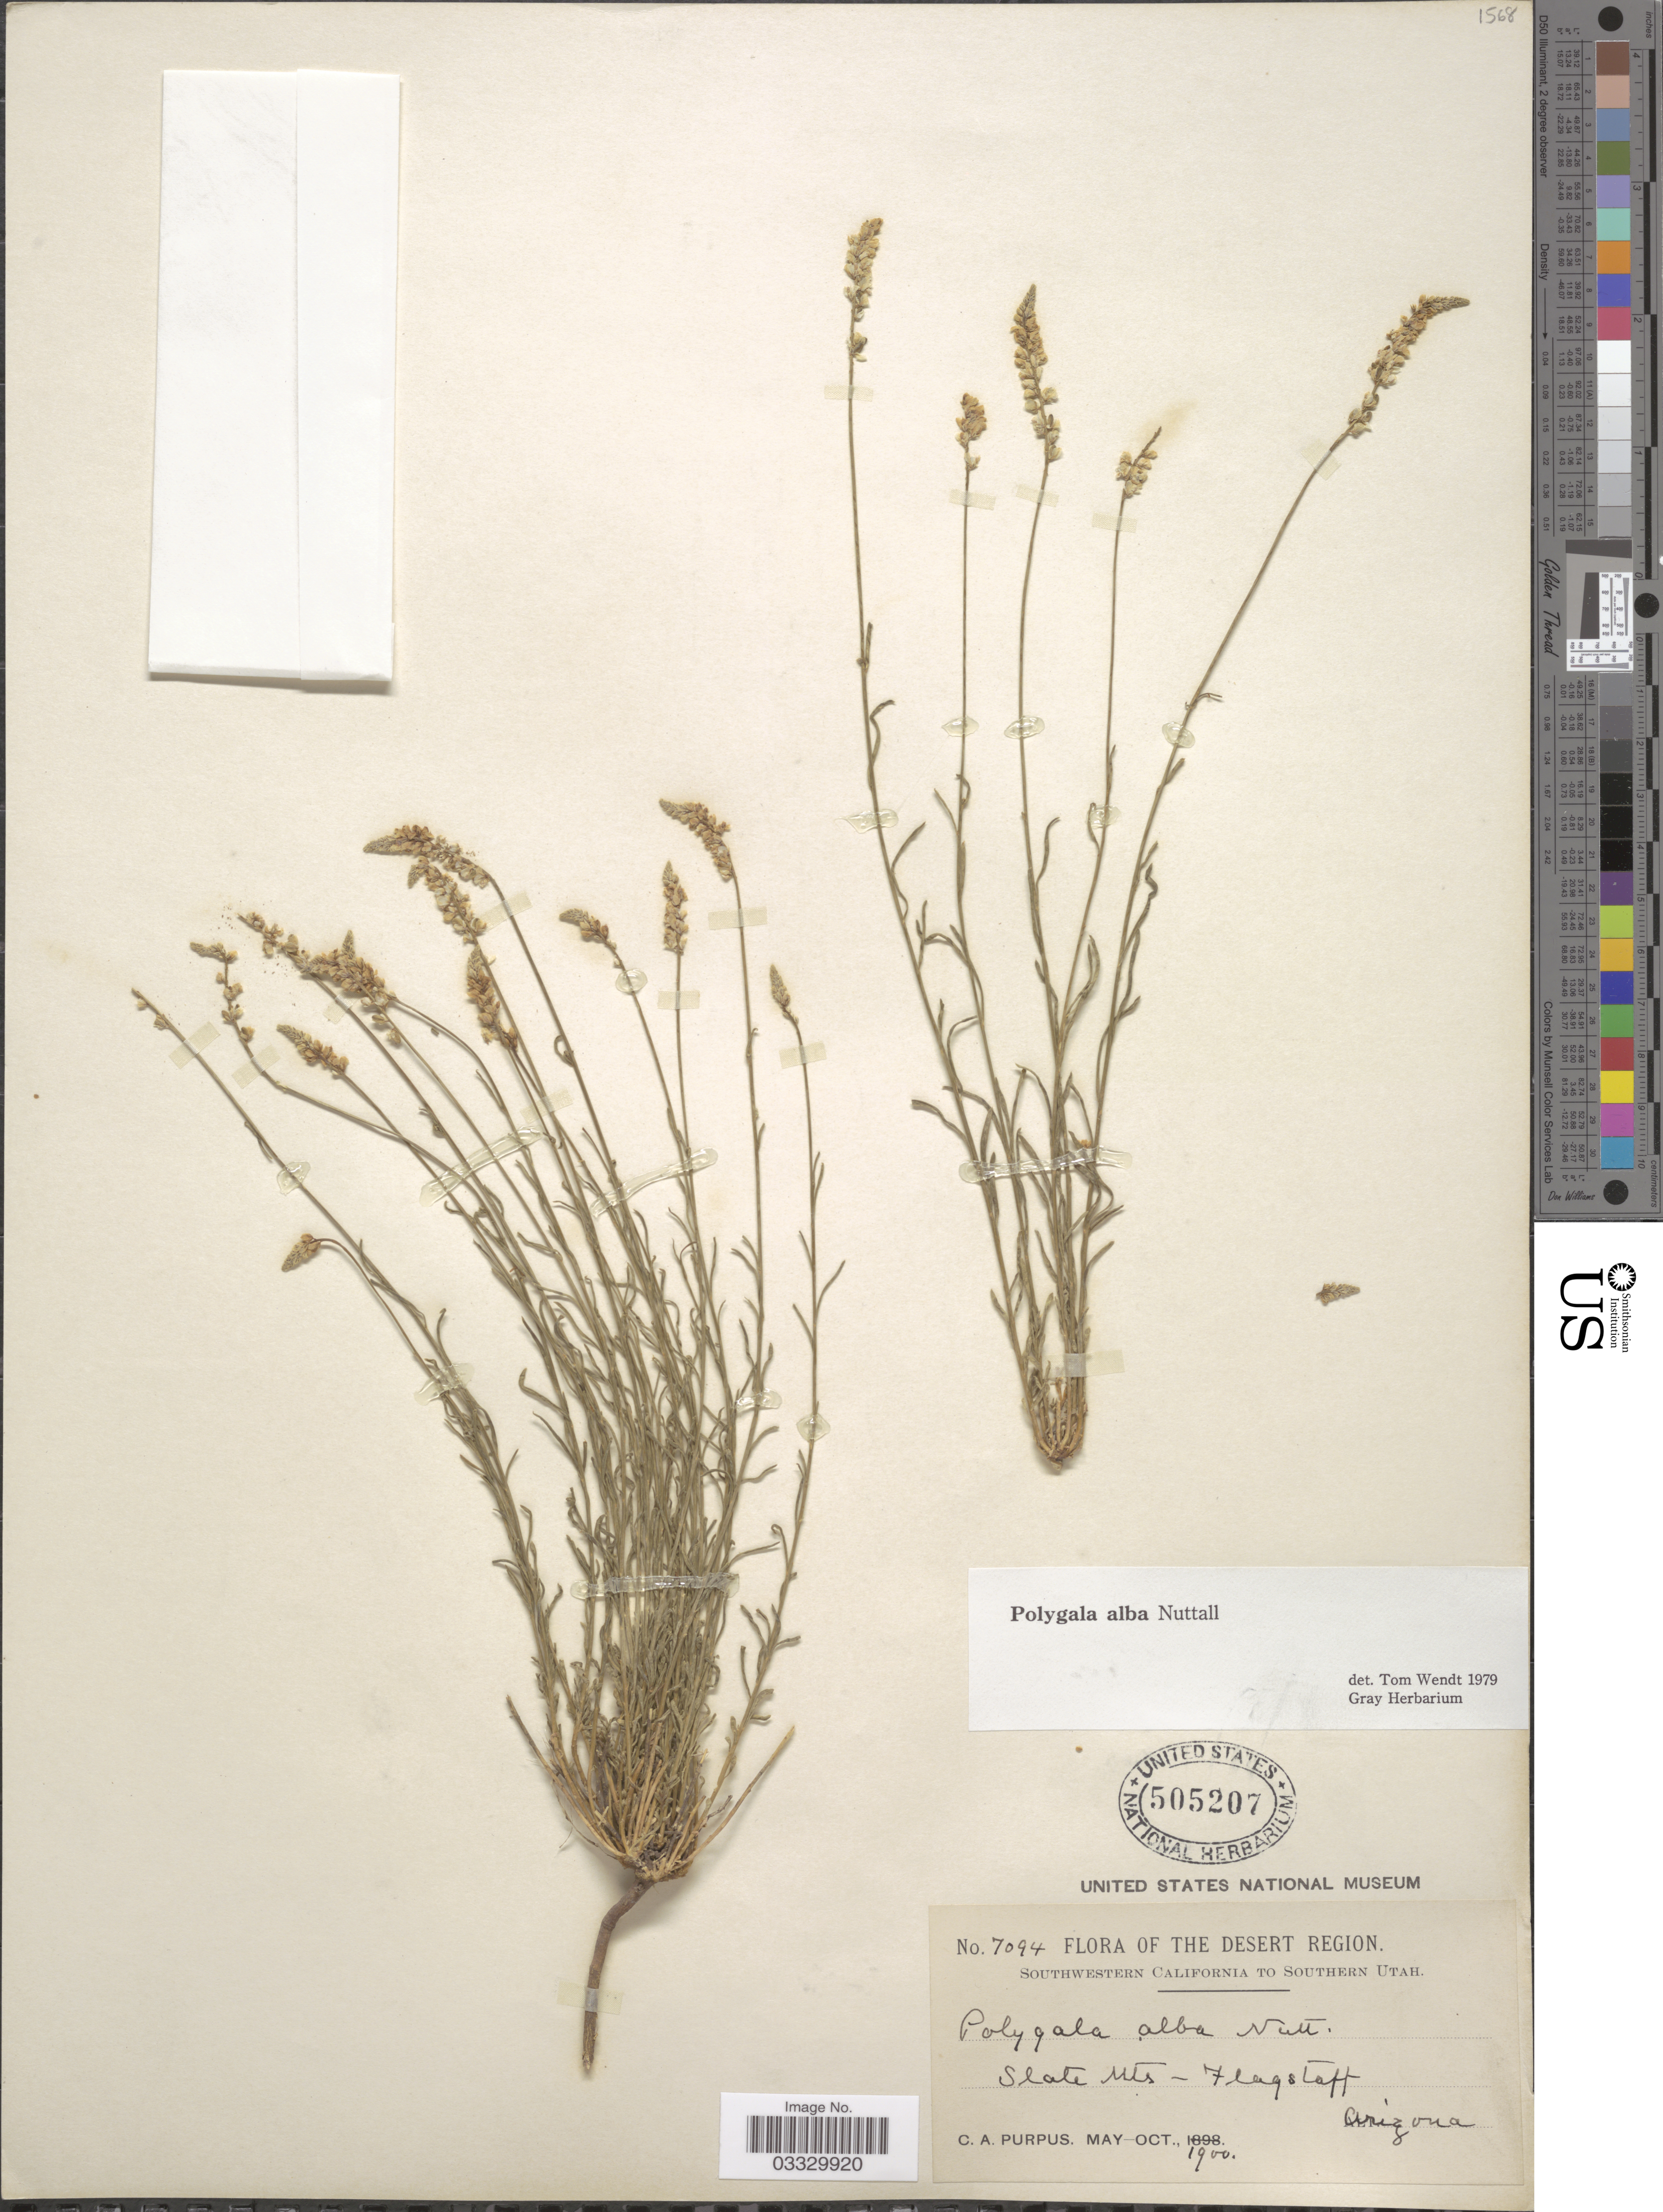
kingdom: Plantae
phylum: Tracheophyta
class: Magnoliopsida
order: Fabales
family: Polygalaceae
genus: Polygala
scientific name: Polygala alba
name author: Nutt.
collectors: C. A. Purpus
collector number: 7094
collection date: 1900-05/1900-10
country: United States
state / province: Arizona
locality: The Desert Region. Slate Mts - Flagstaff.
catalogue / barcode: US 505207